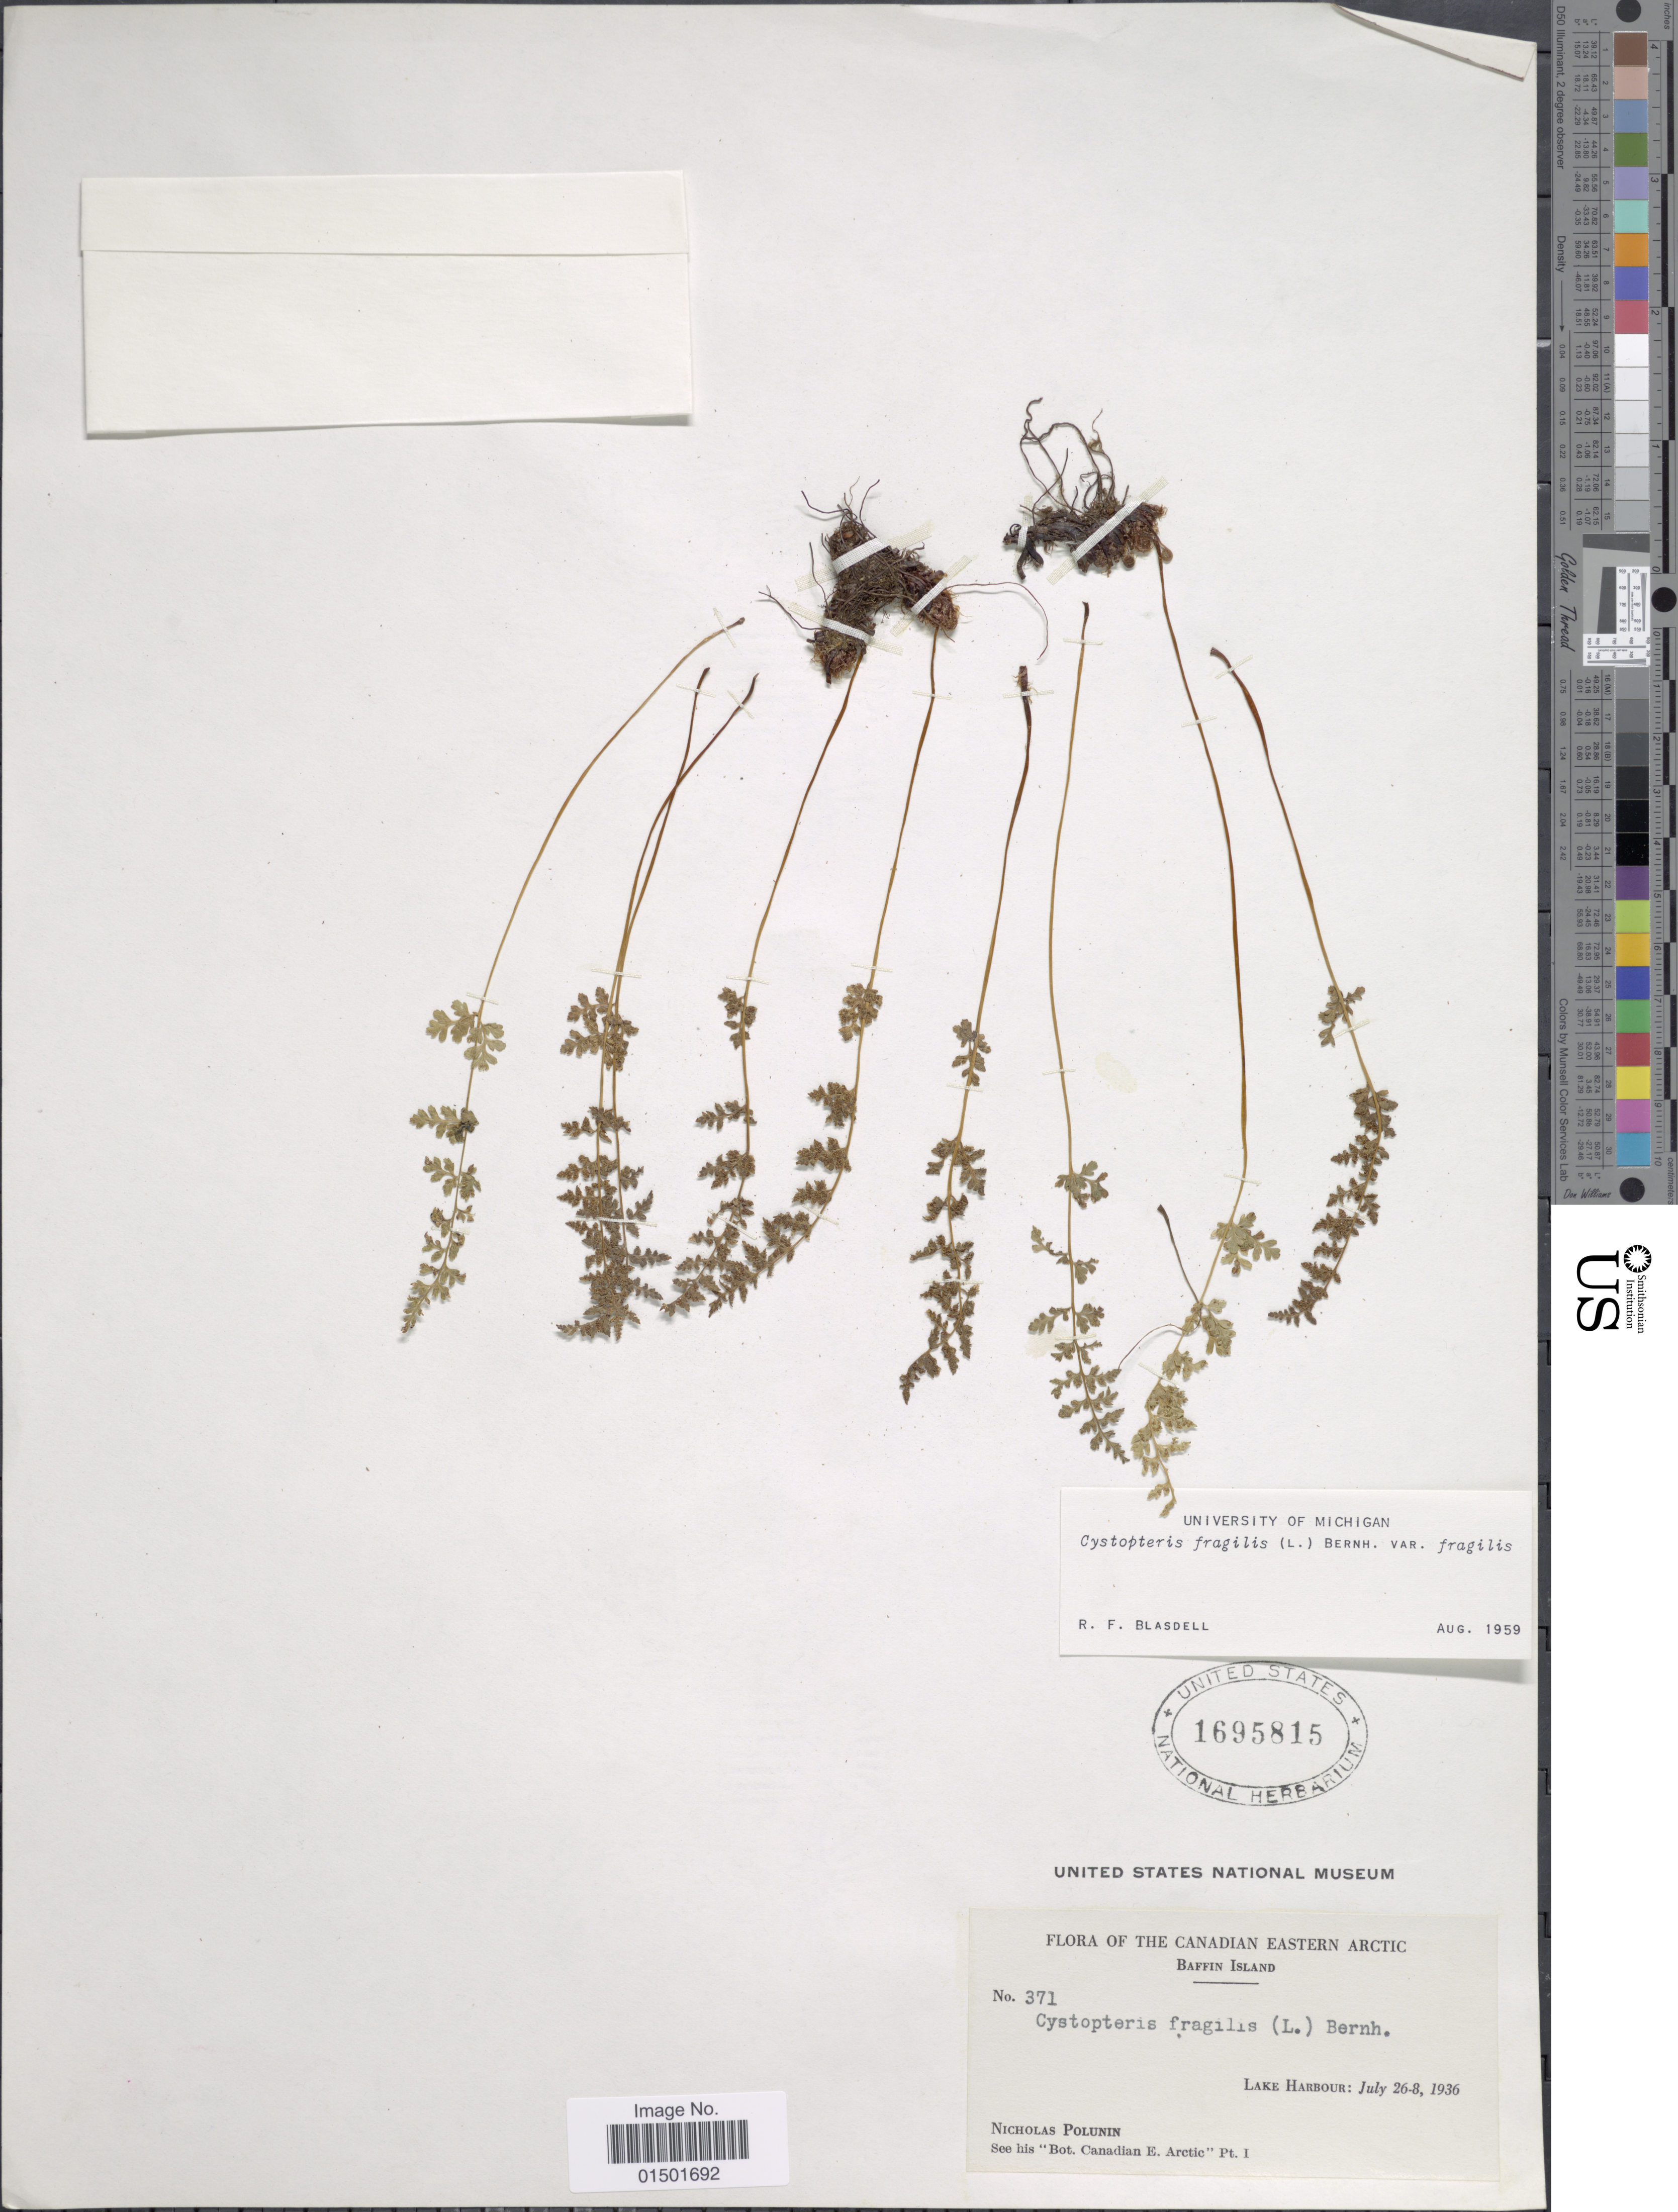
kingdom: Plantae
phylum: Tracheophyta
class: Polypodiopsida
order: Polypodiales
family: Cystopteridaceae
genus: Cystopteris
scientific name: Cystopteris fragilis var. fragilis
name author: (L.) Bernh.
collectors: N. V. Polunin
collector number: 371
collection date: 1936-07-08/1936-07-26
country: Canada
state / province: Nunavut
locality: Canadian Eastern Arctic. Baffin Island. Lake Harbour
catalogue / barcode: US 1695815